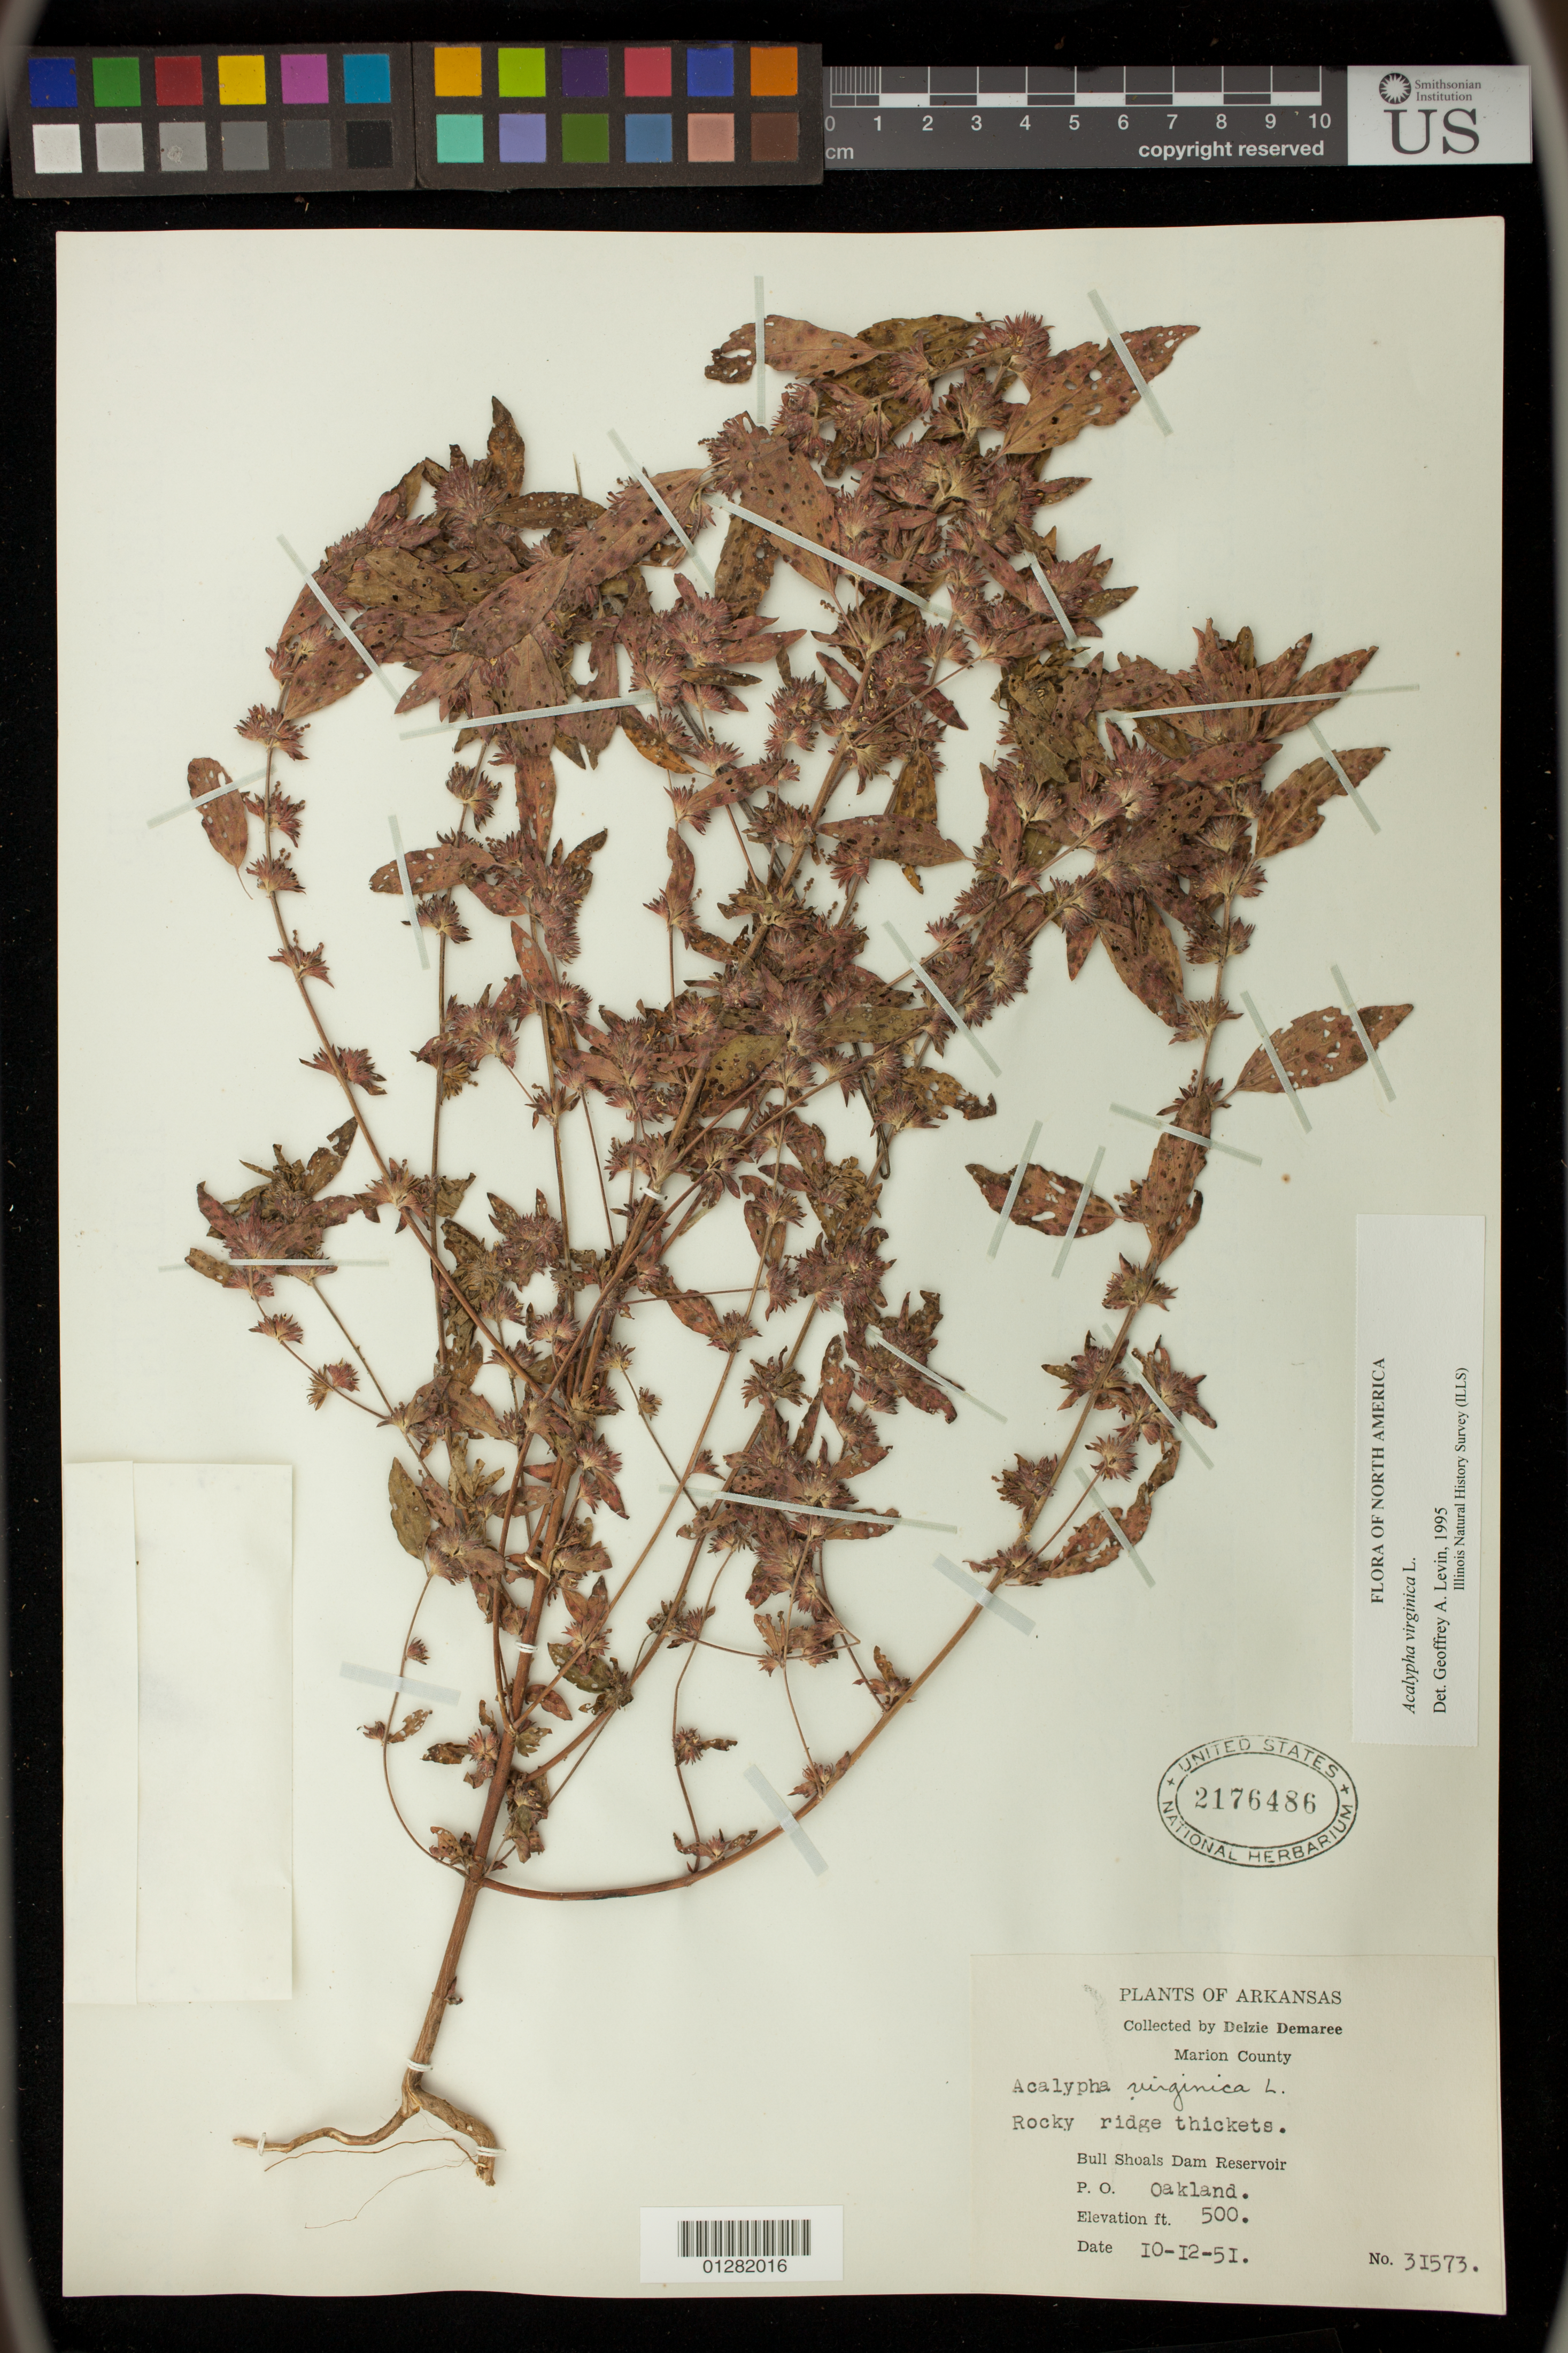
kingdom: Plantae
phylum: Tracheophyta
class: Magnoliopsida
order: Malpighiales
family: Euphorbiaceae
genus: Acalypha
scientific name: Acalypha virginica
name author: L.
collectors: D. Demaree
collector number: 31573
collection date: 1951-10-12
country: United States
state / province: Arkansas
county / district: Marion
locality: Bull Shoals Dam Reservoir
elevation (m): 152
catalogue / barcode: US 2176486